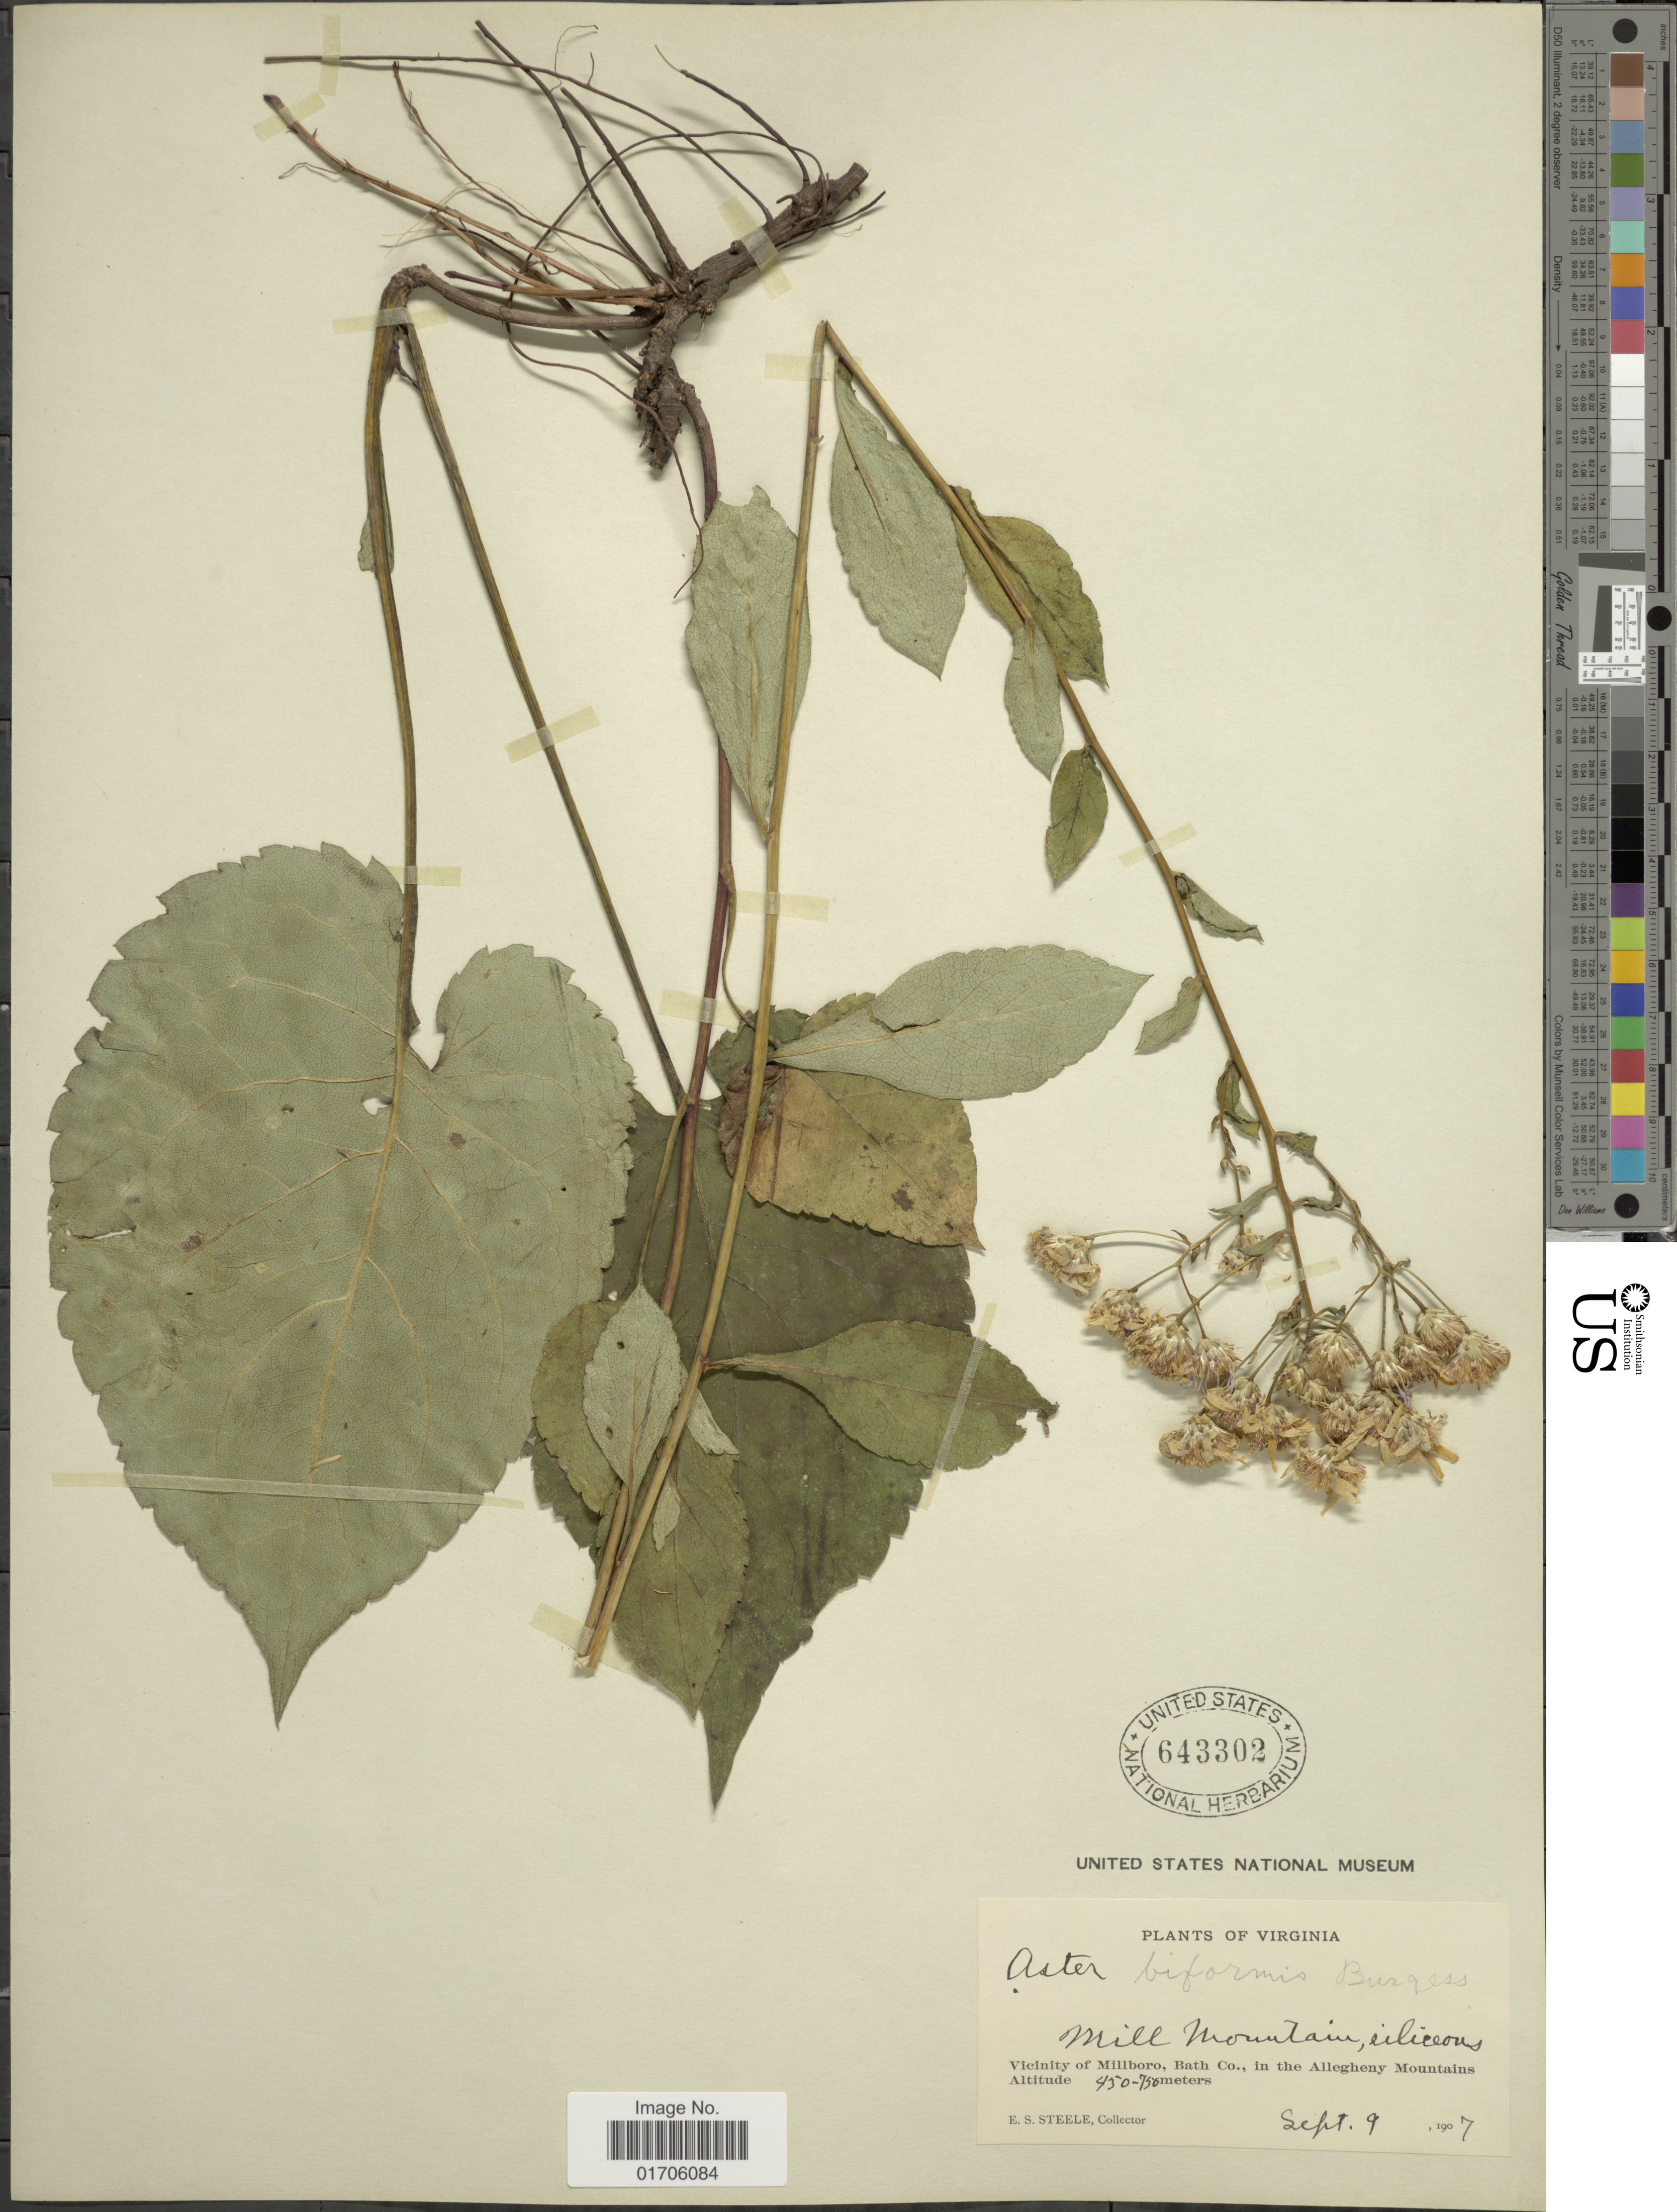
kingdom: Plantae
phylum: Tracheophyta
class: Magnoliopsida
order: Asterales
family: Asteraceae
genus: Aster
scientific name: Aster biformis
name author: E.S. Burgess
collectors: E. Steele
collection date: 1907-09-09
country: United States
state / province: Virginia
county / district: Bath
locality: Virginia. Mill Mountain, siliceous. Vicinity of Millboro, Bath Co., in the Allegheny Mountains.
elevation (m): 450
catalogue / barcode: US 643302